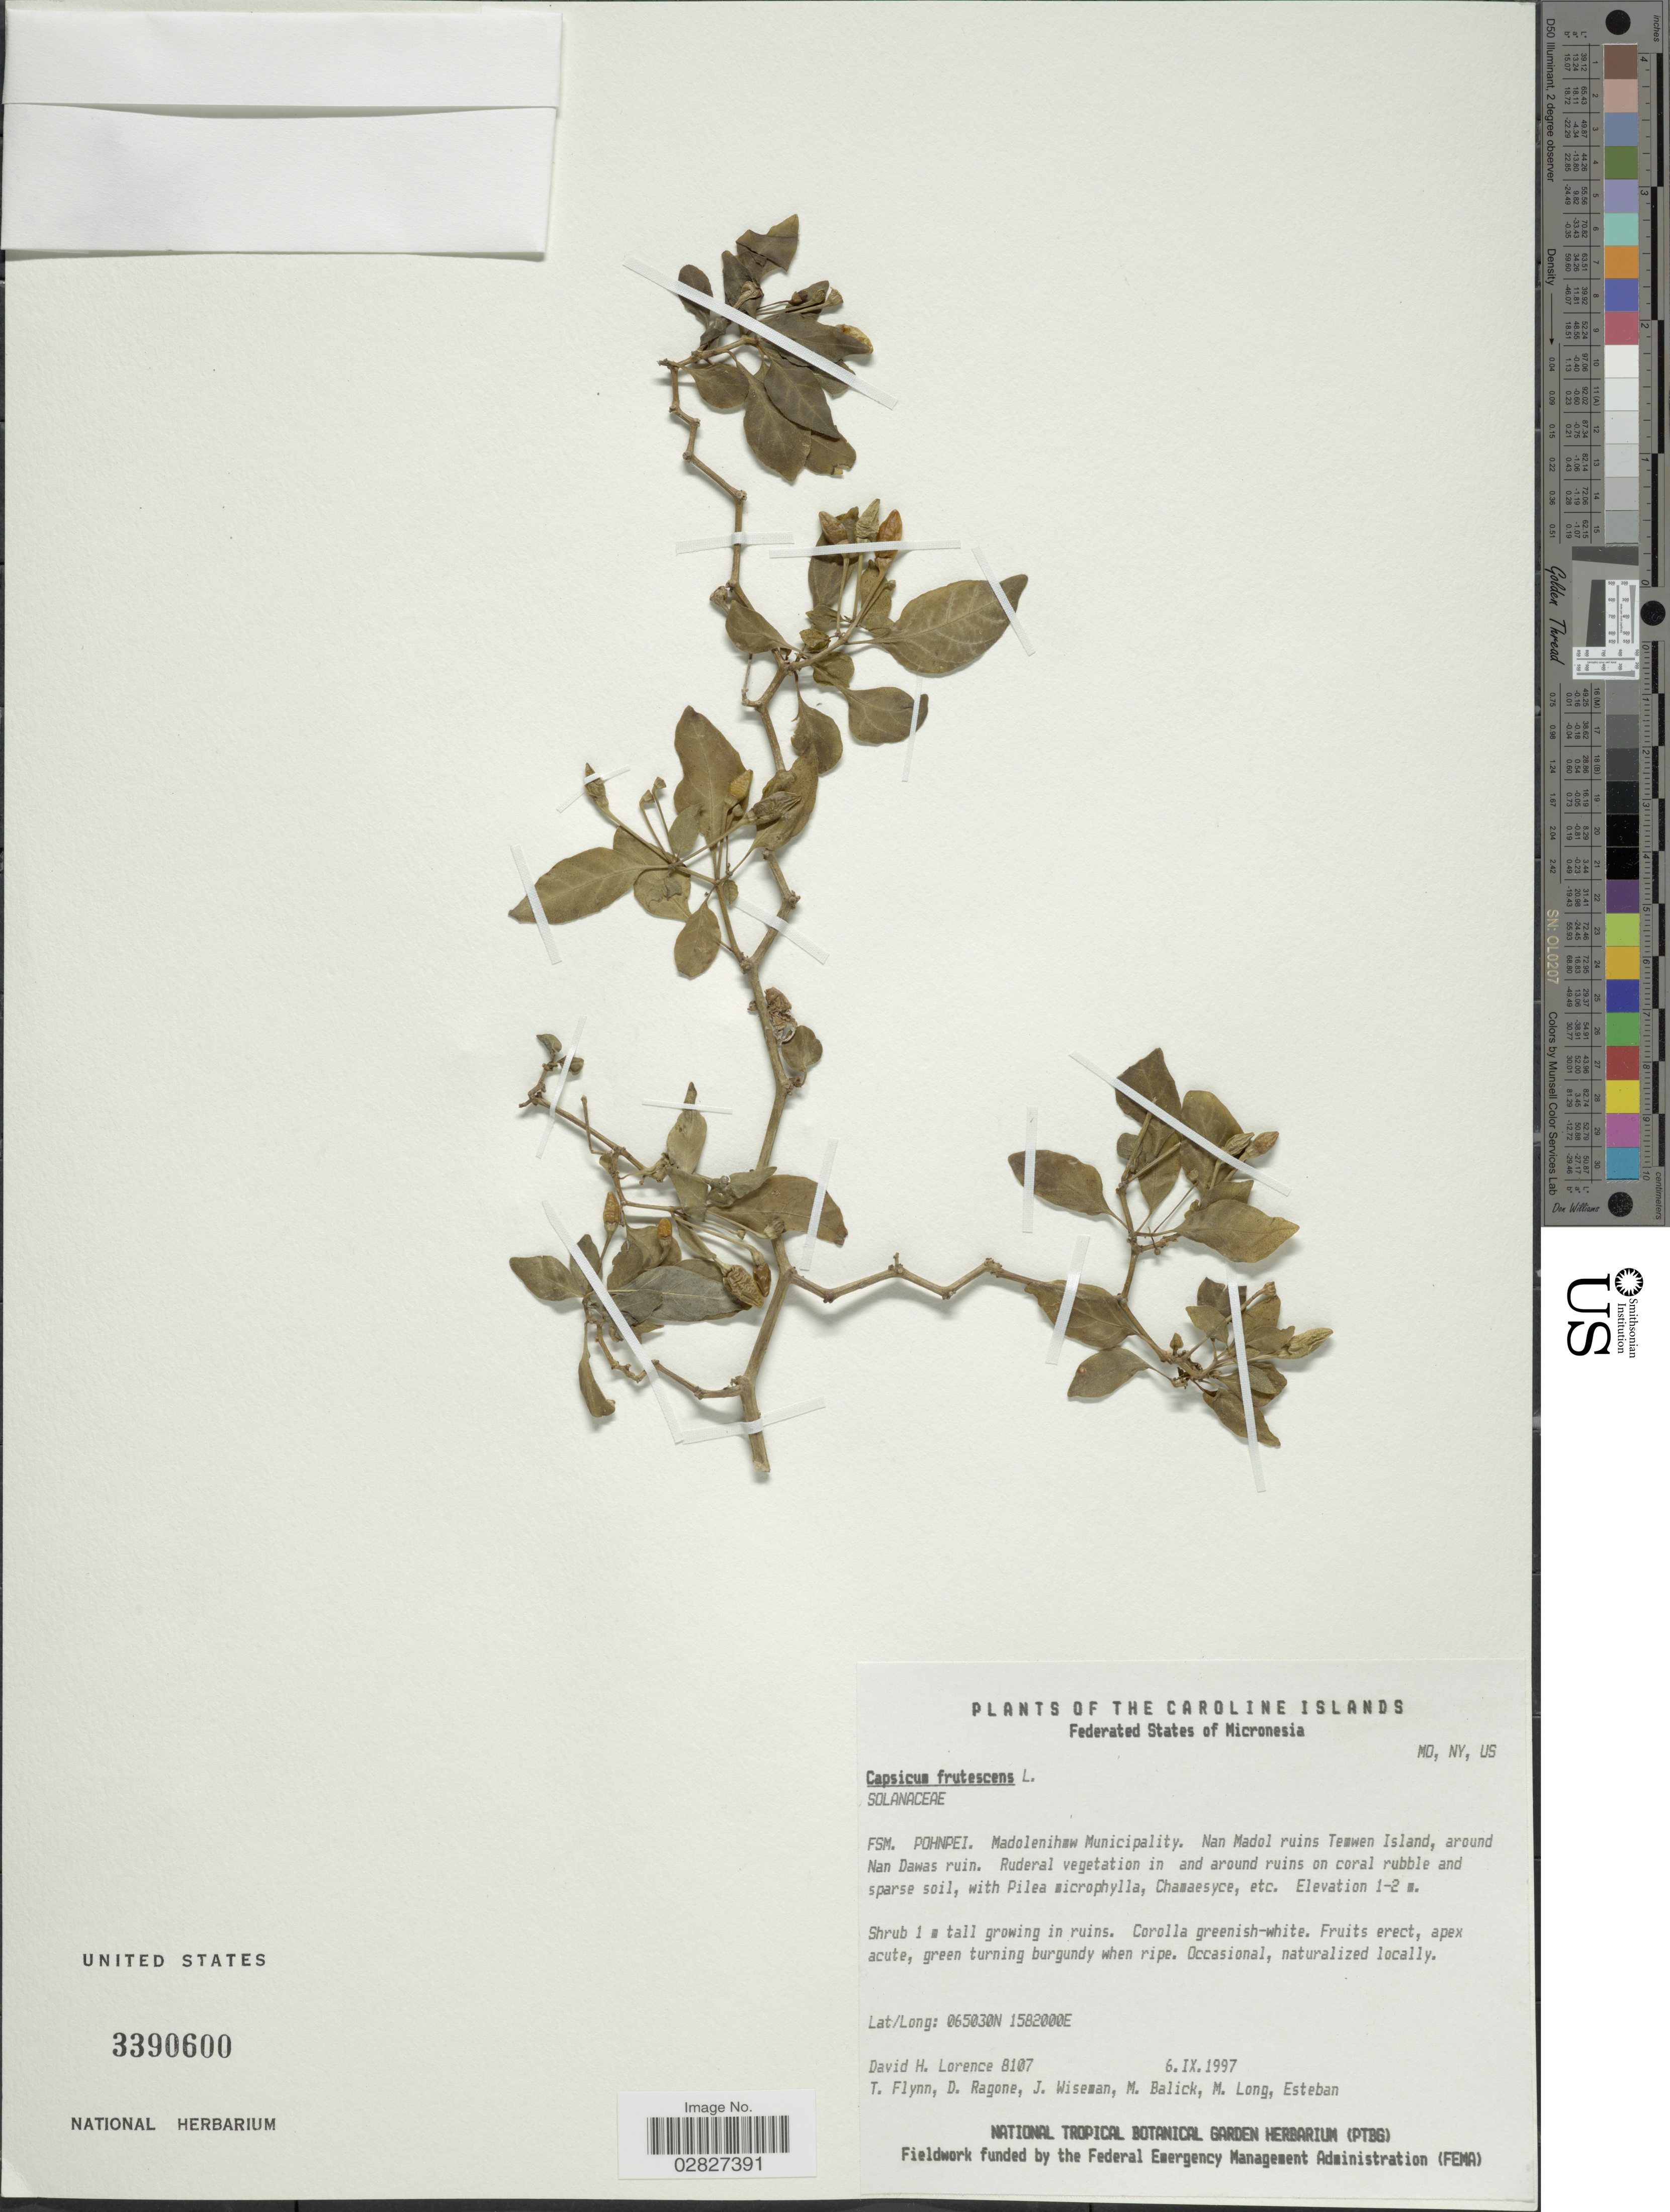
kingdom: Plantae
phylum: Tracheophyta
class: Magnoliopsida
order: Solanales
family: Solanaceae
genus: Capsicum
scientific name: Capsicum frutescens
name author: L.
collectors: D. Lorence, T. Flynn, D. Ragone, J. Wiseman & et al.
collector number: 8107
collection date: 1997-09-06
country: Micronesia, Federated States of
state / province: Pohnpei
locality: FSM. Pohnpei. Madolenihaw Municipality. Nan Madol ruins Teawen Island, around Nan Dawas ruin.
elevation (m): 1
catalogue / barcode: US 3390600